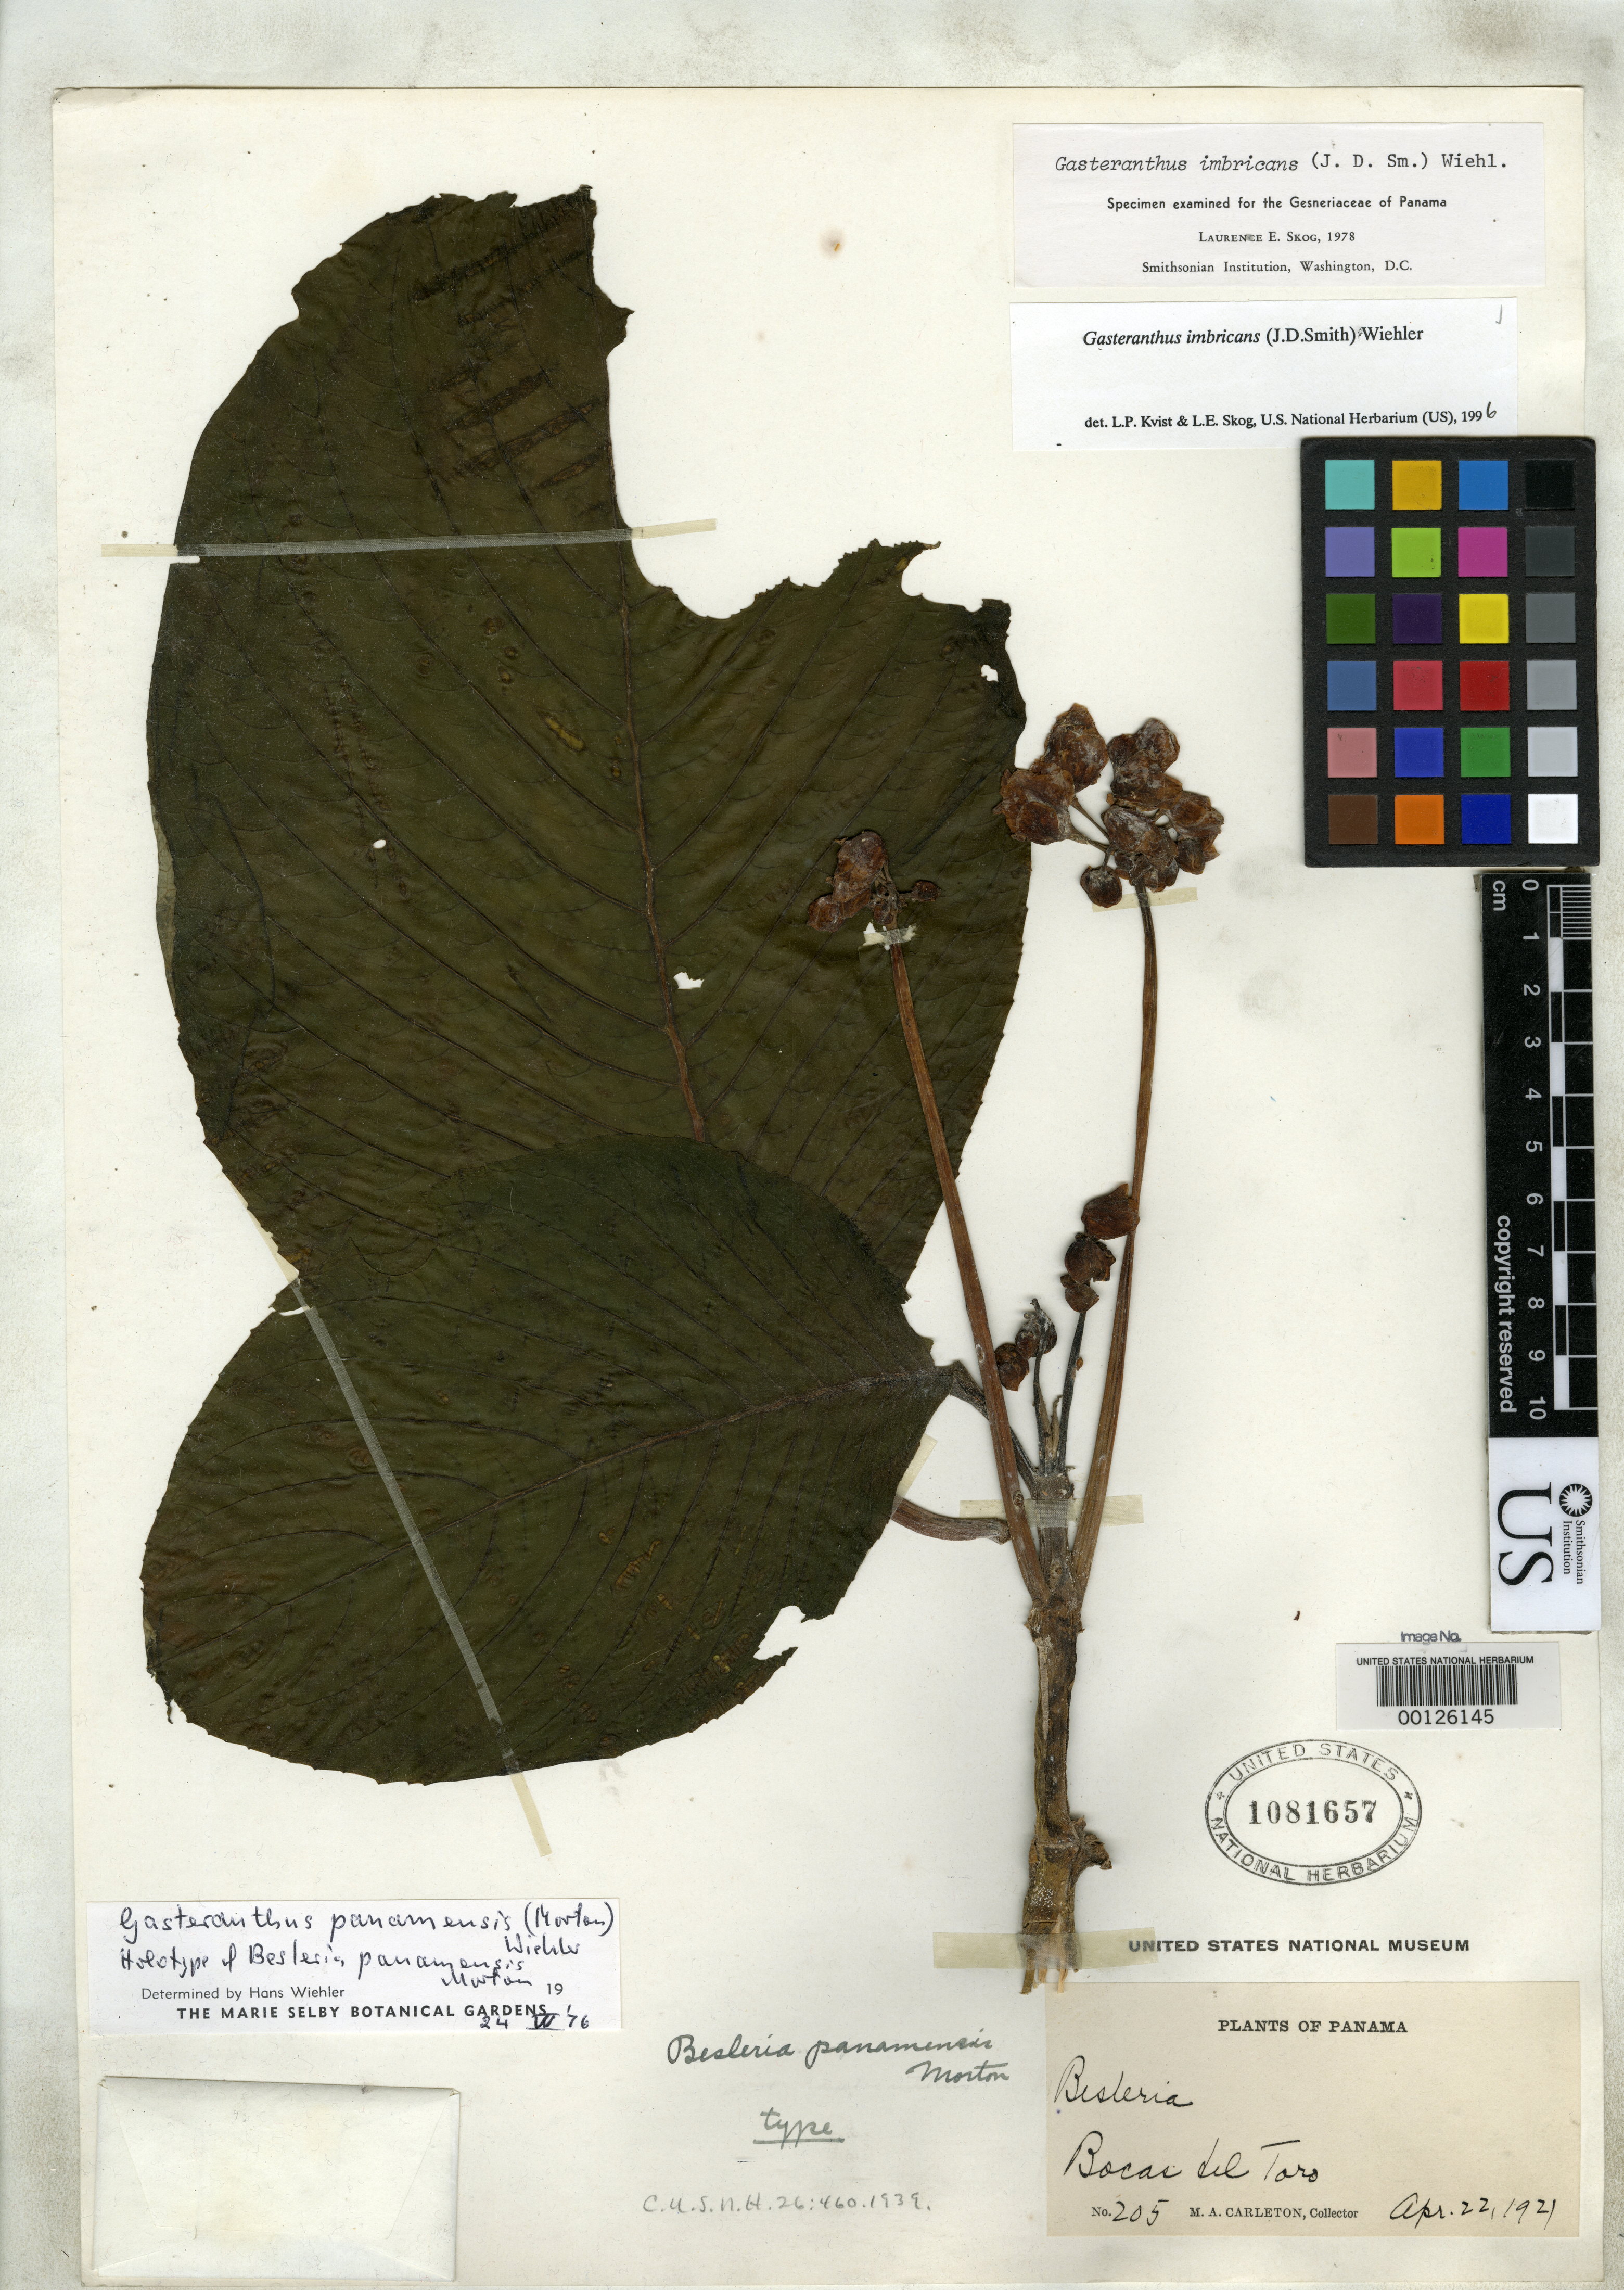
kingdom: Plantae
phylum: Tracheophyta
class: Magnoliopsida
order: Lamiales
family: Gesneriaceae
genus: Besleria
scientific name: Besleria panamensis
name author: C.V. Morton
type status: Holotype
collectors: M. A. Carleton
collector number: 205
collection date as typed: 22 Apr 1921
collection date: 1921-04-22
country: Panama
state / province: Bocas del Toro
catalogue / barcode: US 1081657